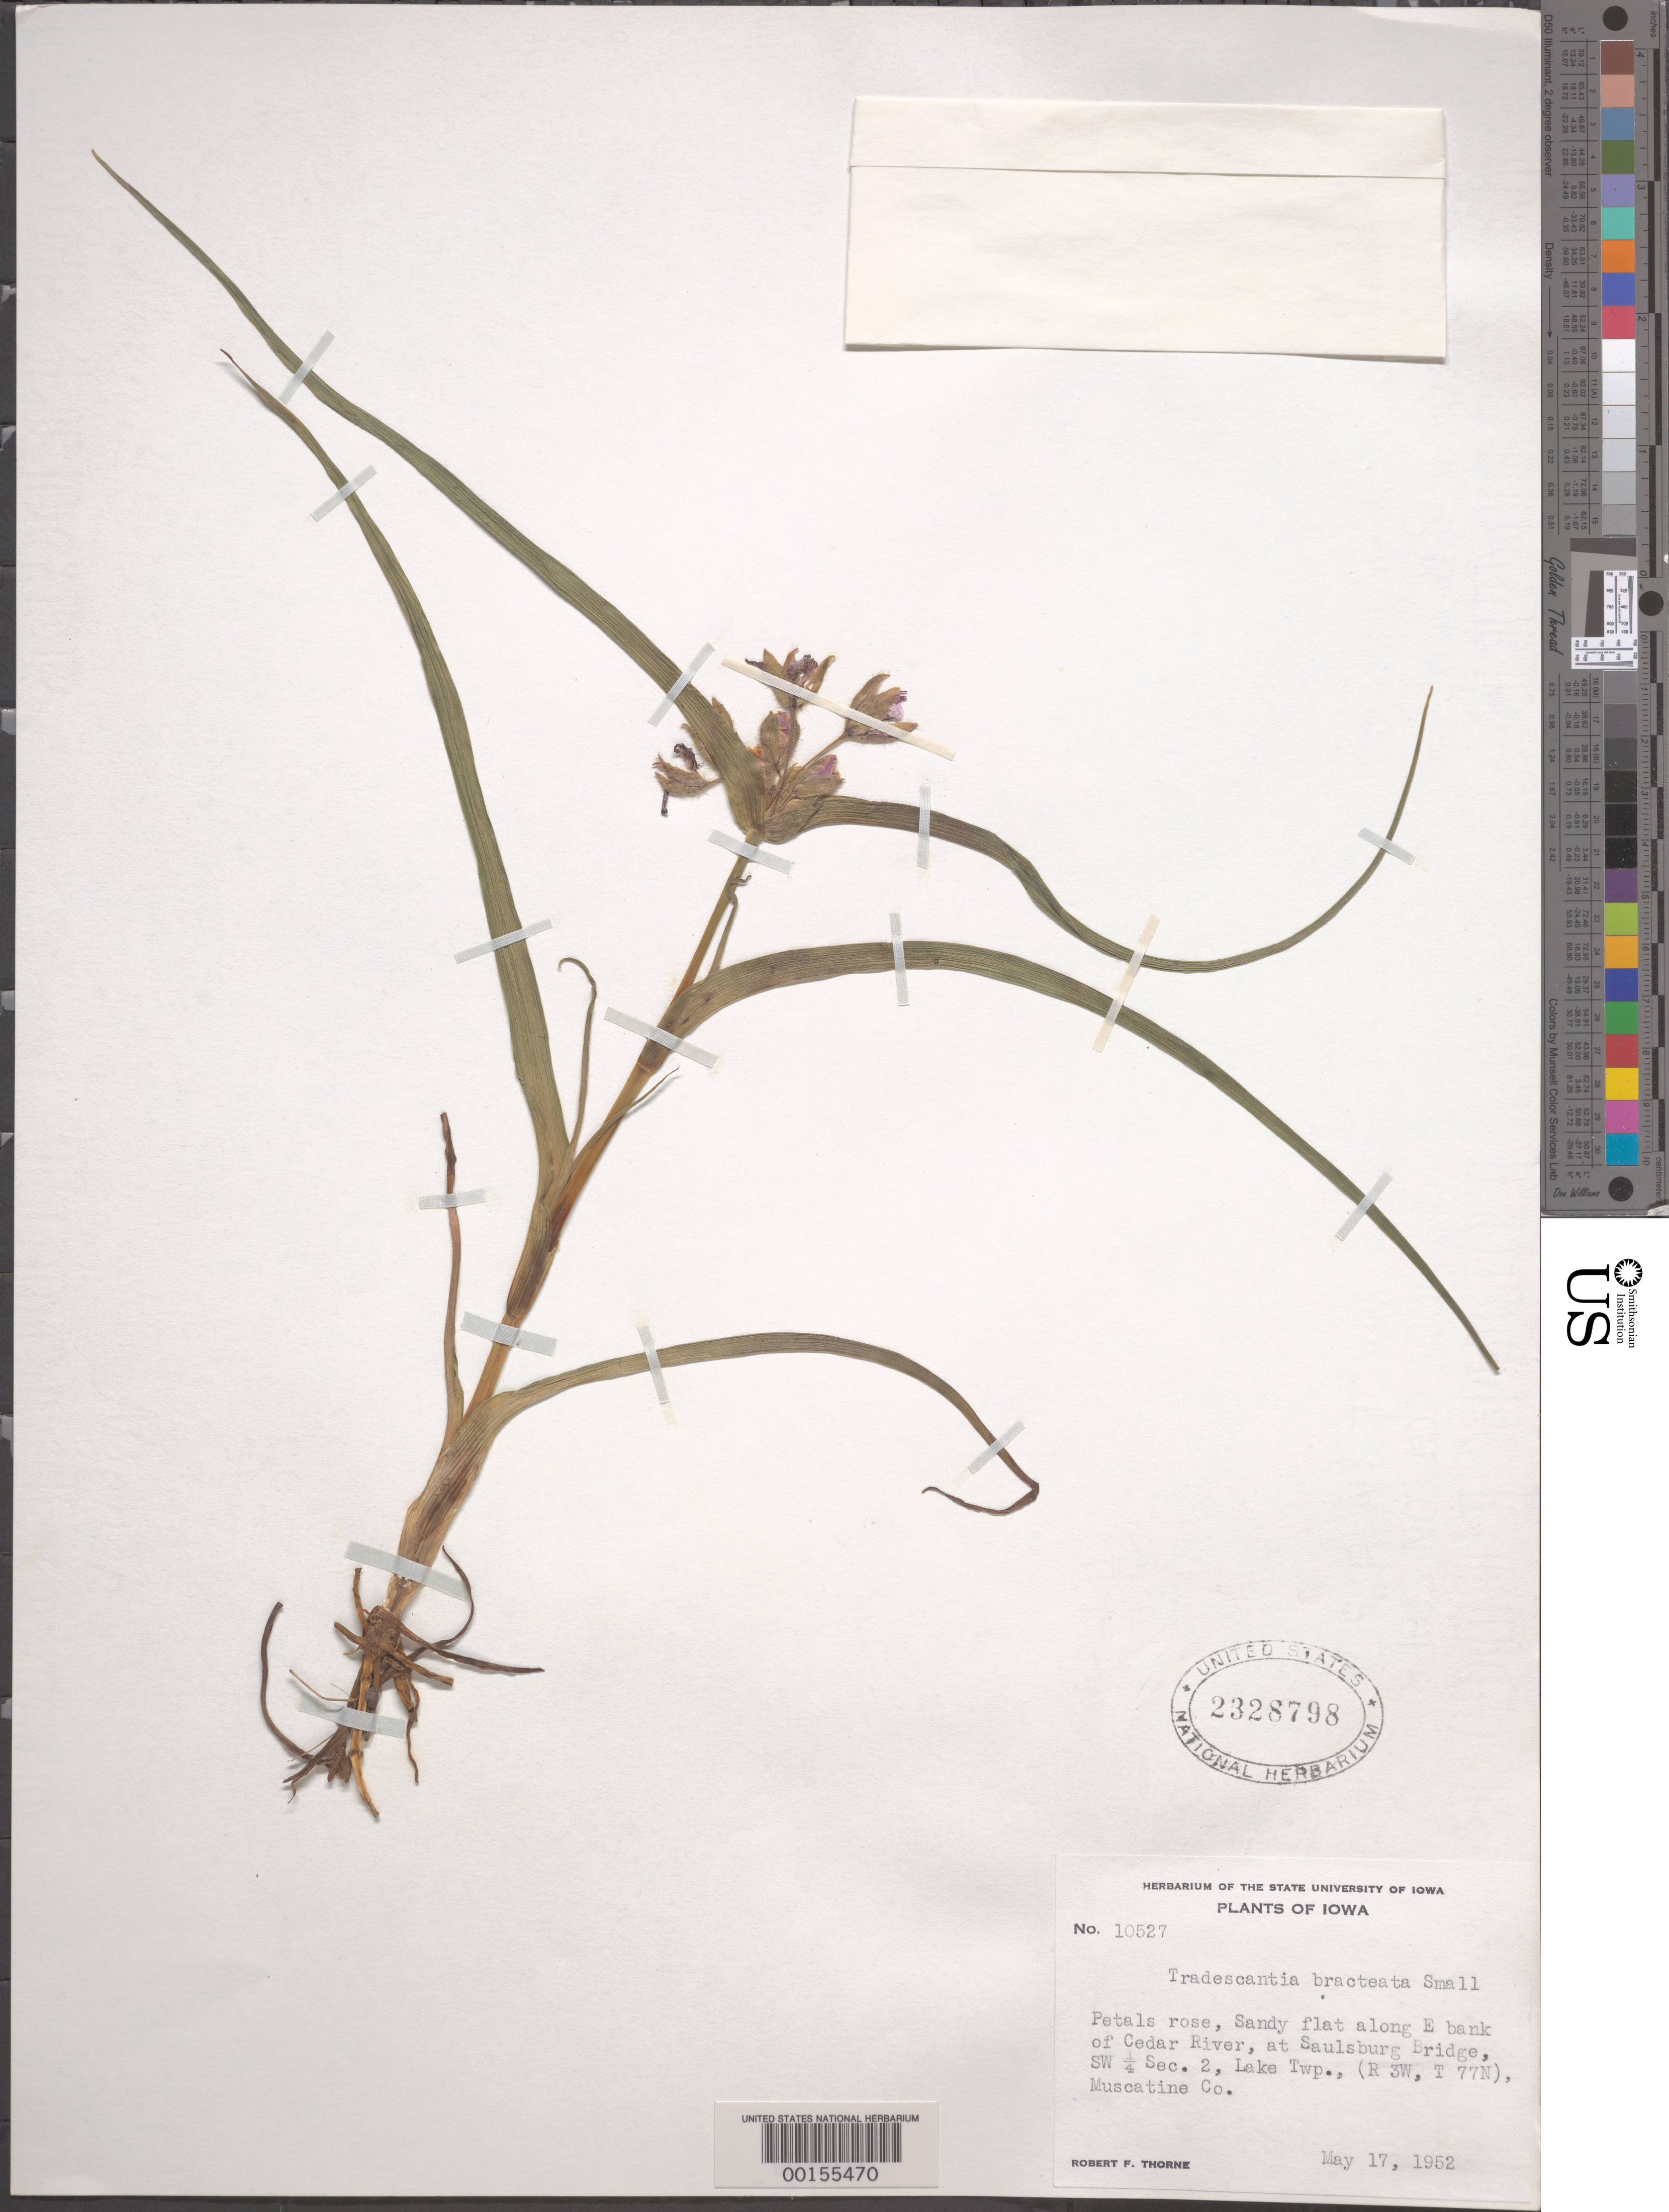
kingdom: Plantae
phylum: Tracheophyta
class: Liliopsida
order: Commelinales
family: Commelinaceae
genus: Tradescantia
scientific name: Tradescantia bracteata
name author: Small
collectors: R. F. Thorne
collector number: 10527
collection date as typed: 17 May 1952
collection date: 1952-05-17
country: United States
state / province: Iowa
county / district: Muscatine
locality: Ceder river at saulsburg bridge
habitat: Sandy, riverbank flat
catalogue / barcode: US 2328798